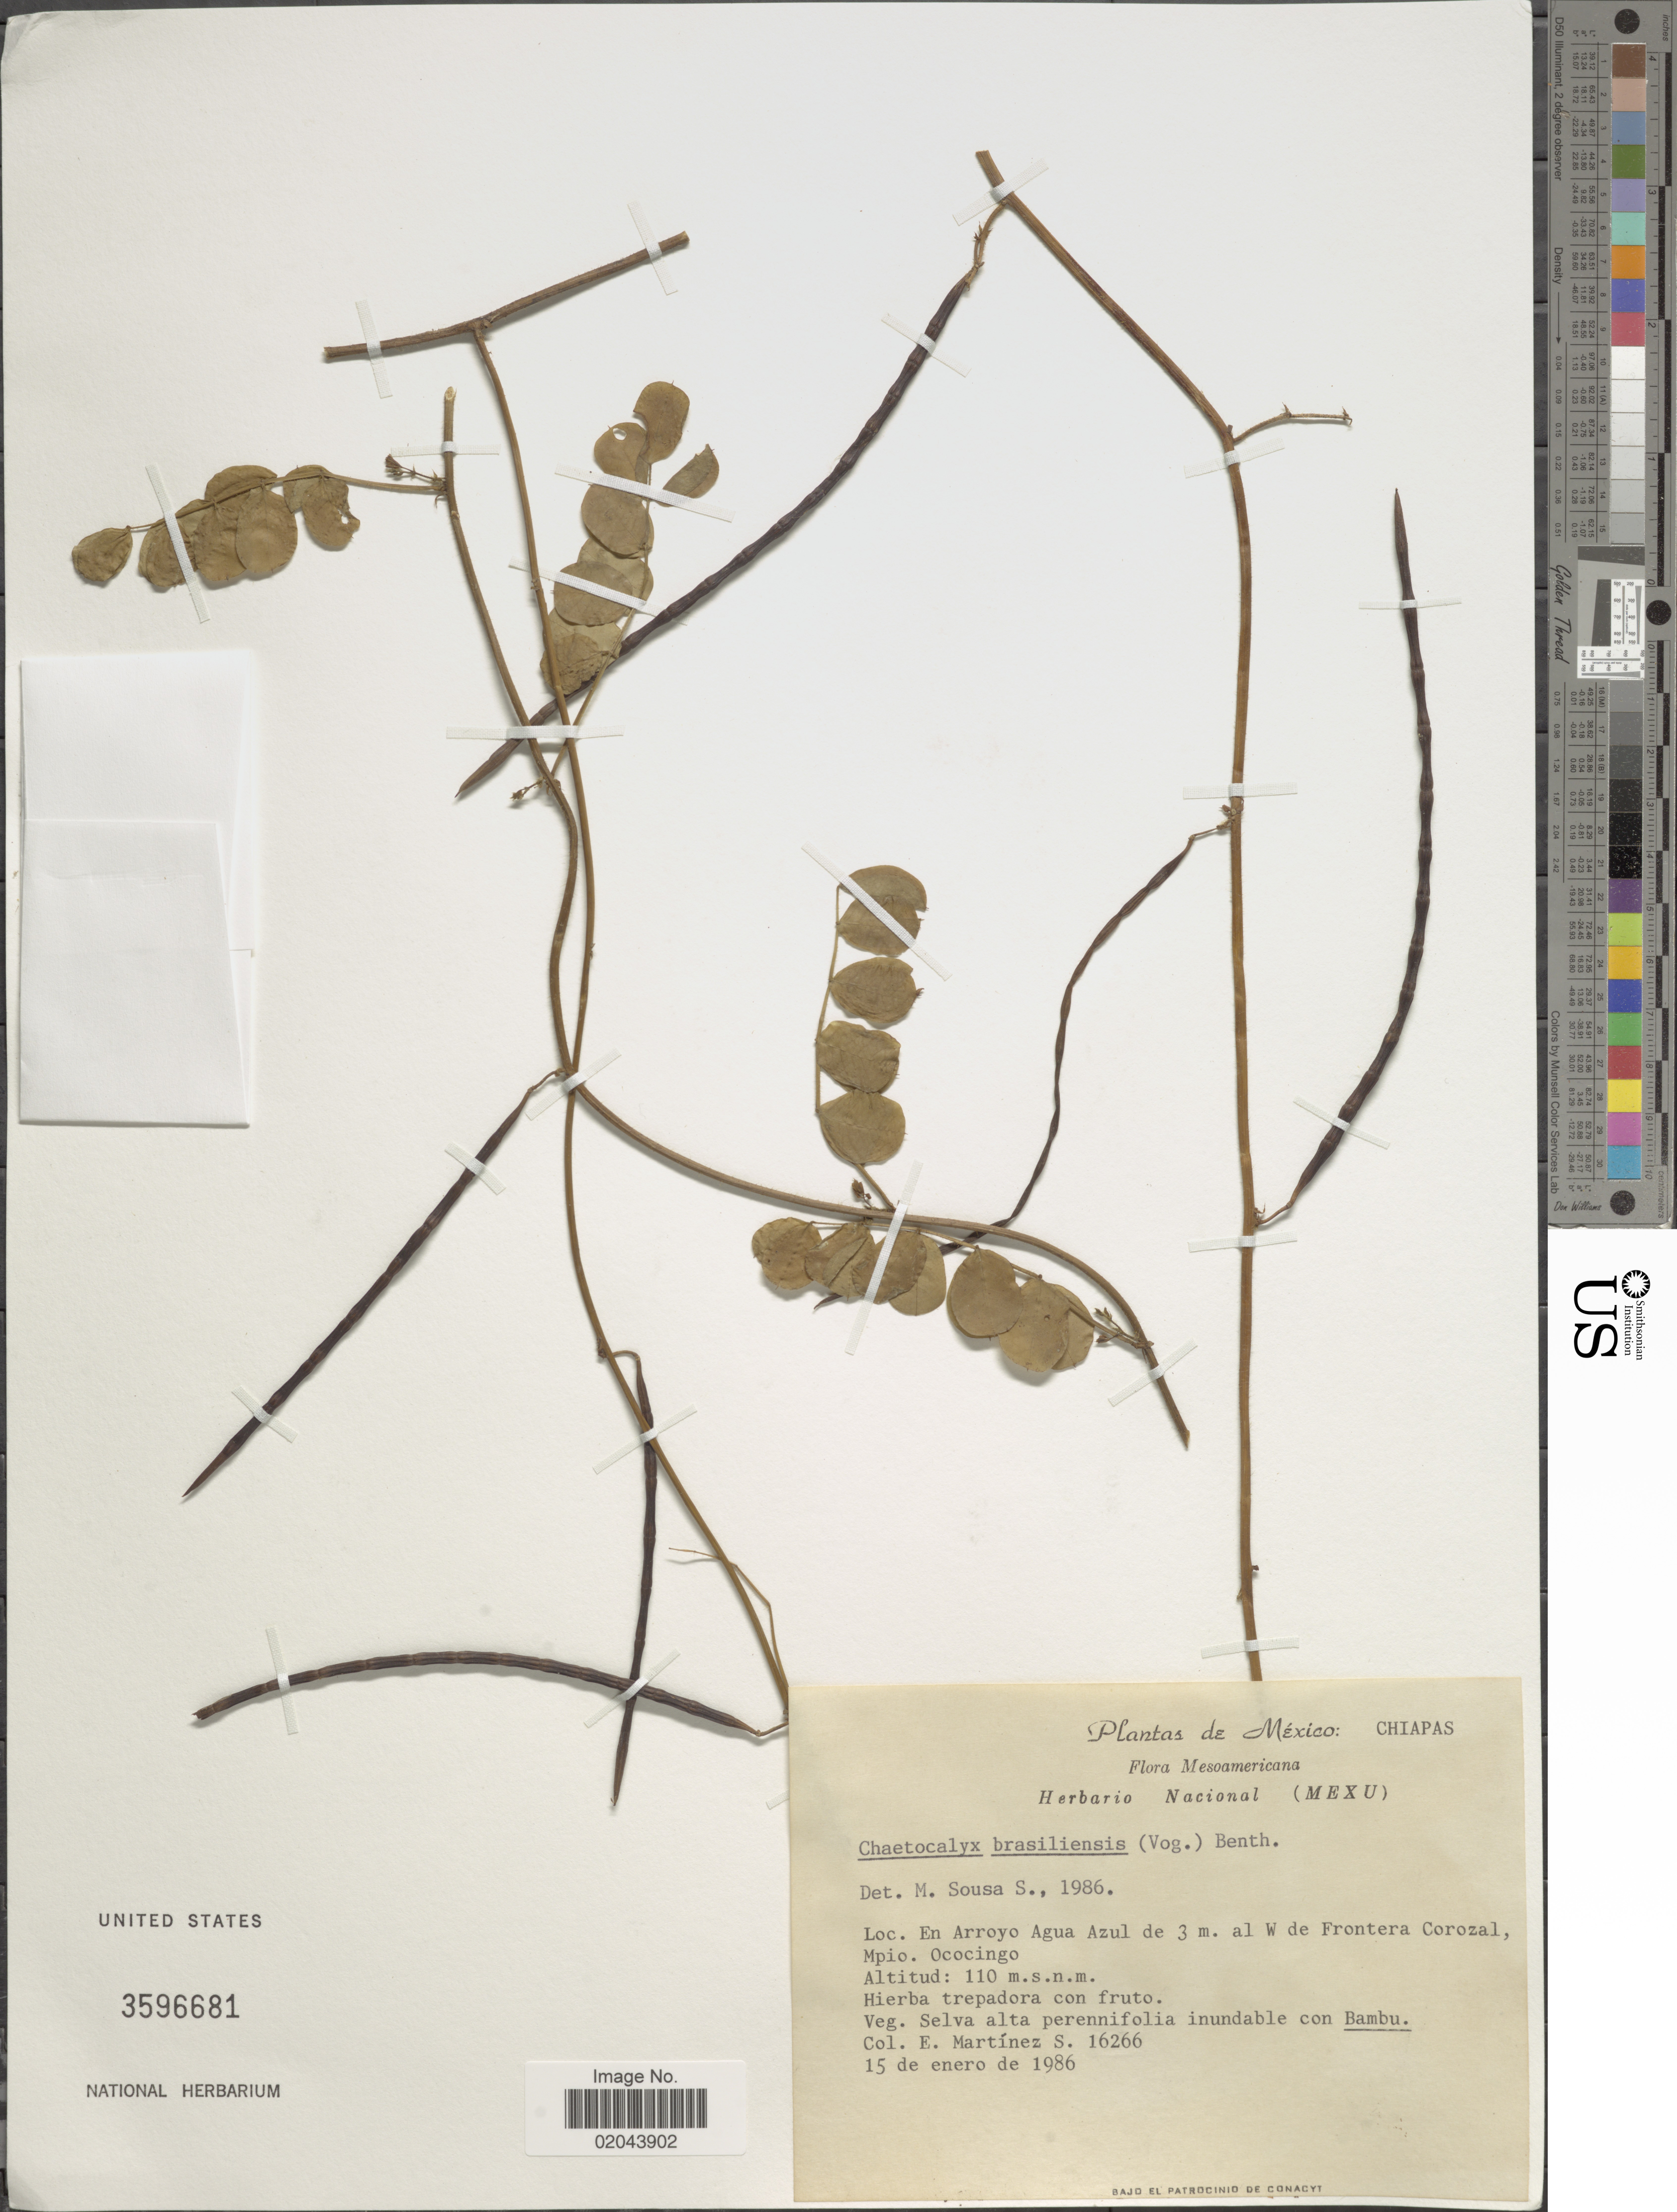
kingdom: Plantae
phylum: Tracheophyta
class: Magnoliopsida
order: Fabales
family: Fabaceae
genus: Chaetocalyx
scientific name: Chaetocalyx brasiliensis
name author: (Vogel) Benth.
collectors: E. M. Martínez S.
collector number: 16266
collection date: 1986-01-15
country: Mexico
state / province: Chiapas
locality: En Arroyo Agua Azul de 3 mi. al W de Frontera Corozal, Mpio. Ococingo.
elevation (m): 110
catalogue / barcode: US 3596681